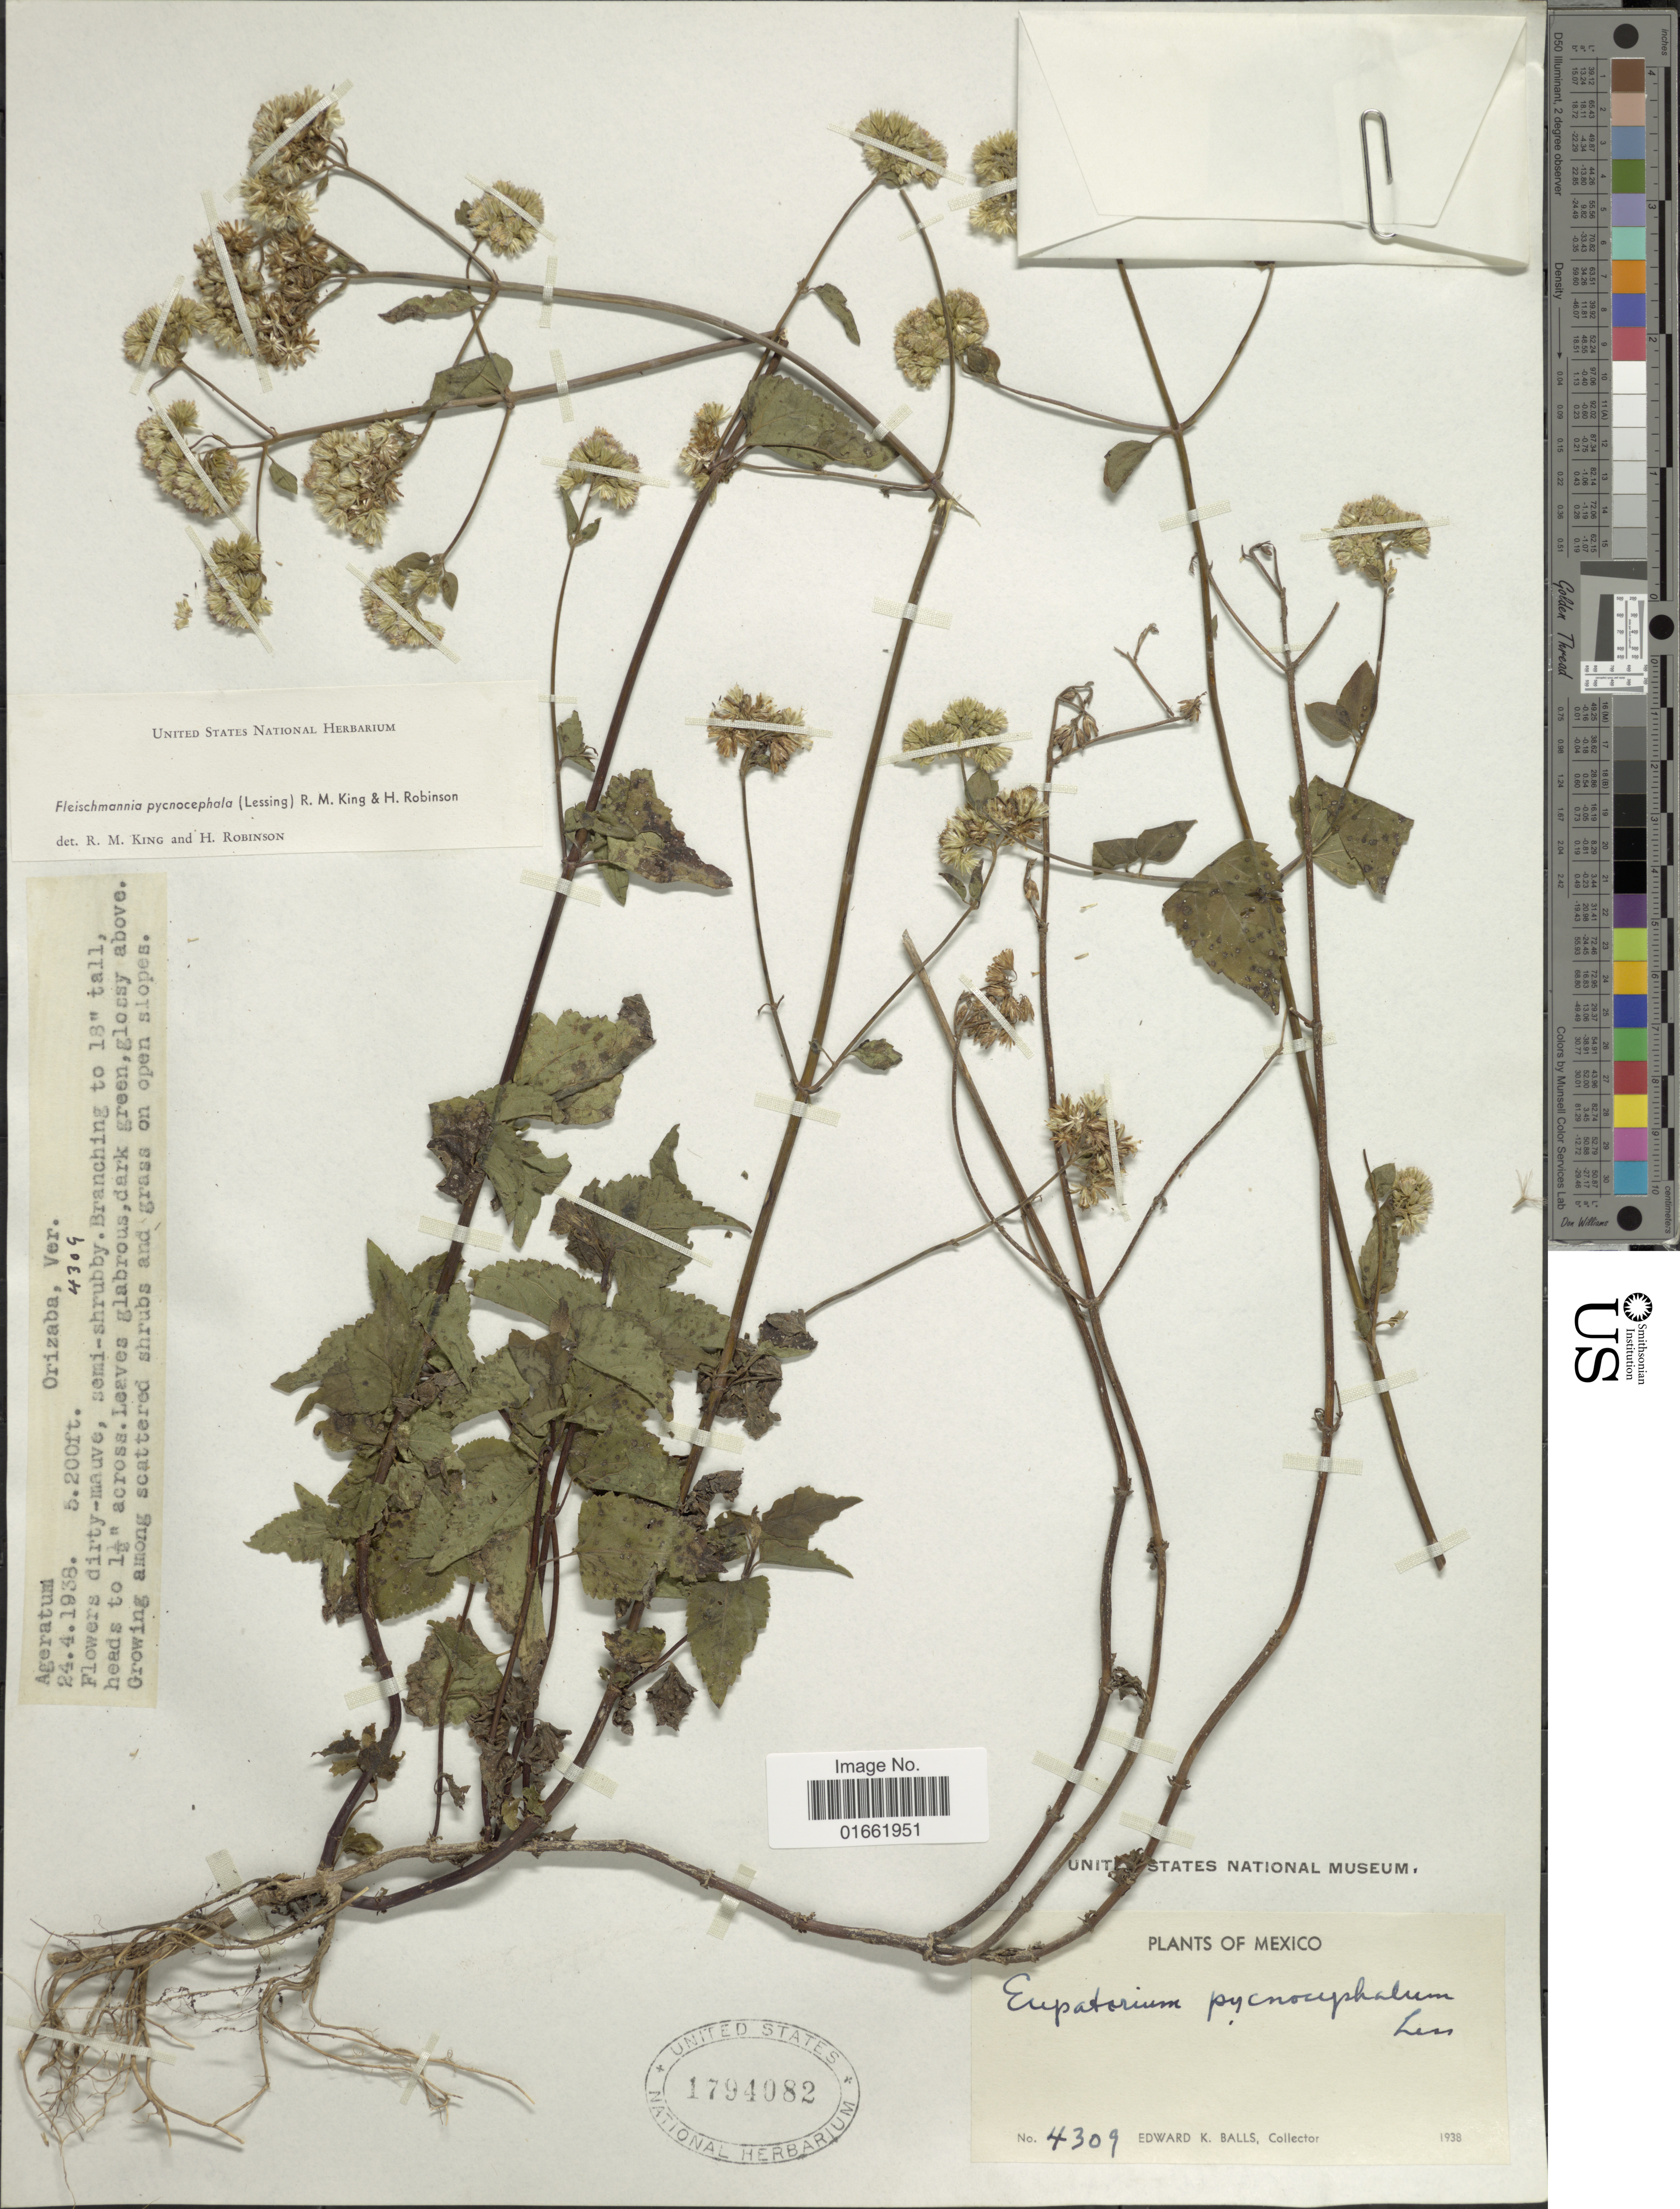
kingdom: Plantae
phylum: Tracheophyta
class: Magnoliopsida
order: Asterales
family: Asteraceae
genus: Fleischmannia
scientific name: Fleischmannia pycnocephala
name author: (Less.) R.M. King & H. Rob.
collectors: E. K. Balls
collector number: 4309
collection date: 1938-04-24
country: Mexico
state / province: Veracruz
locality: Arizaba, Ver.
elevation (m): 1585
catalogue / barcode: US 1794082